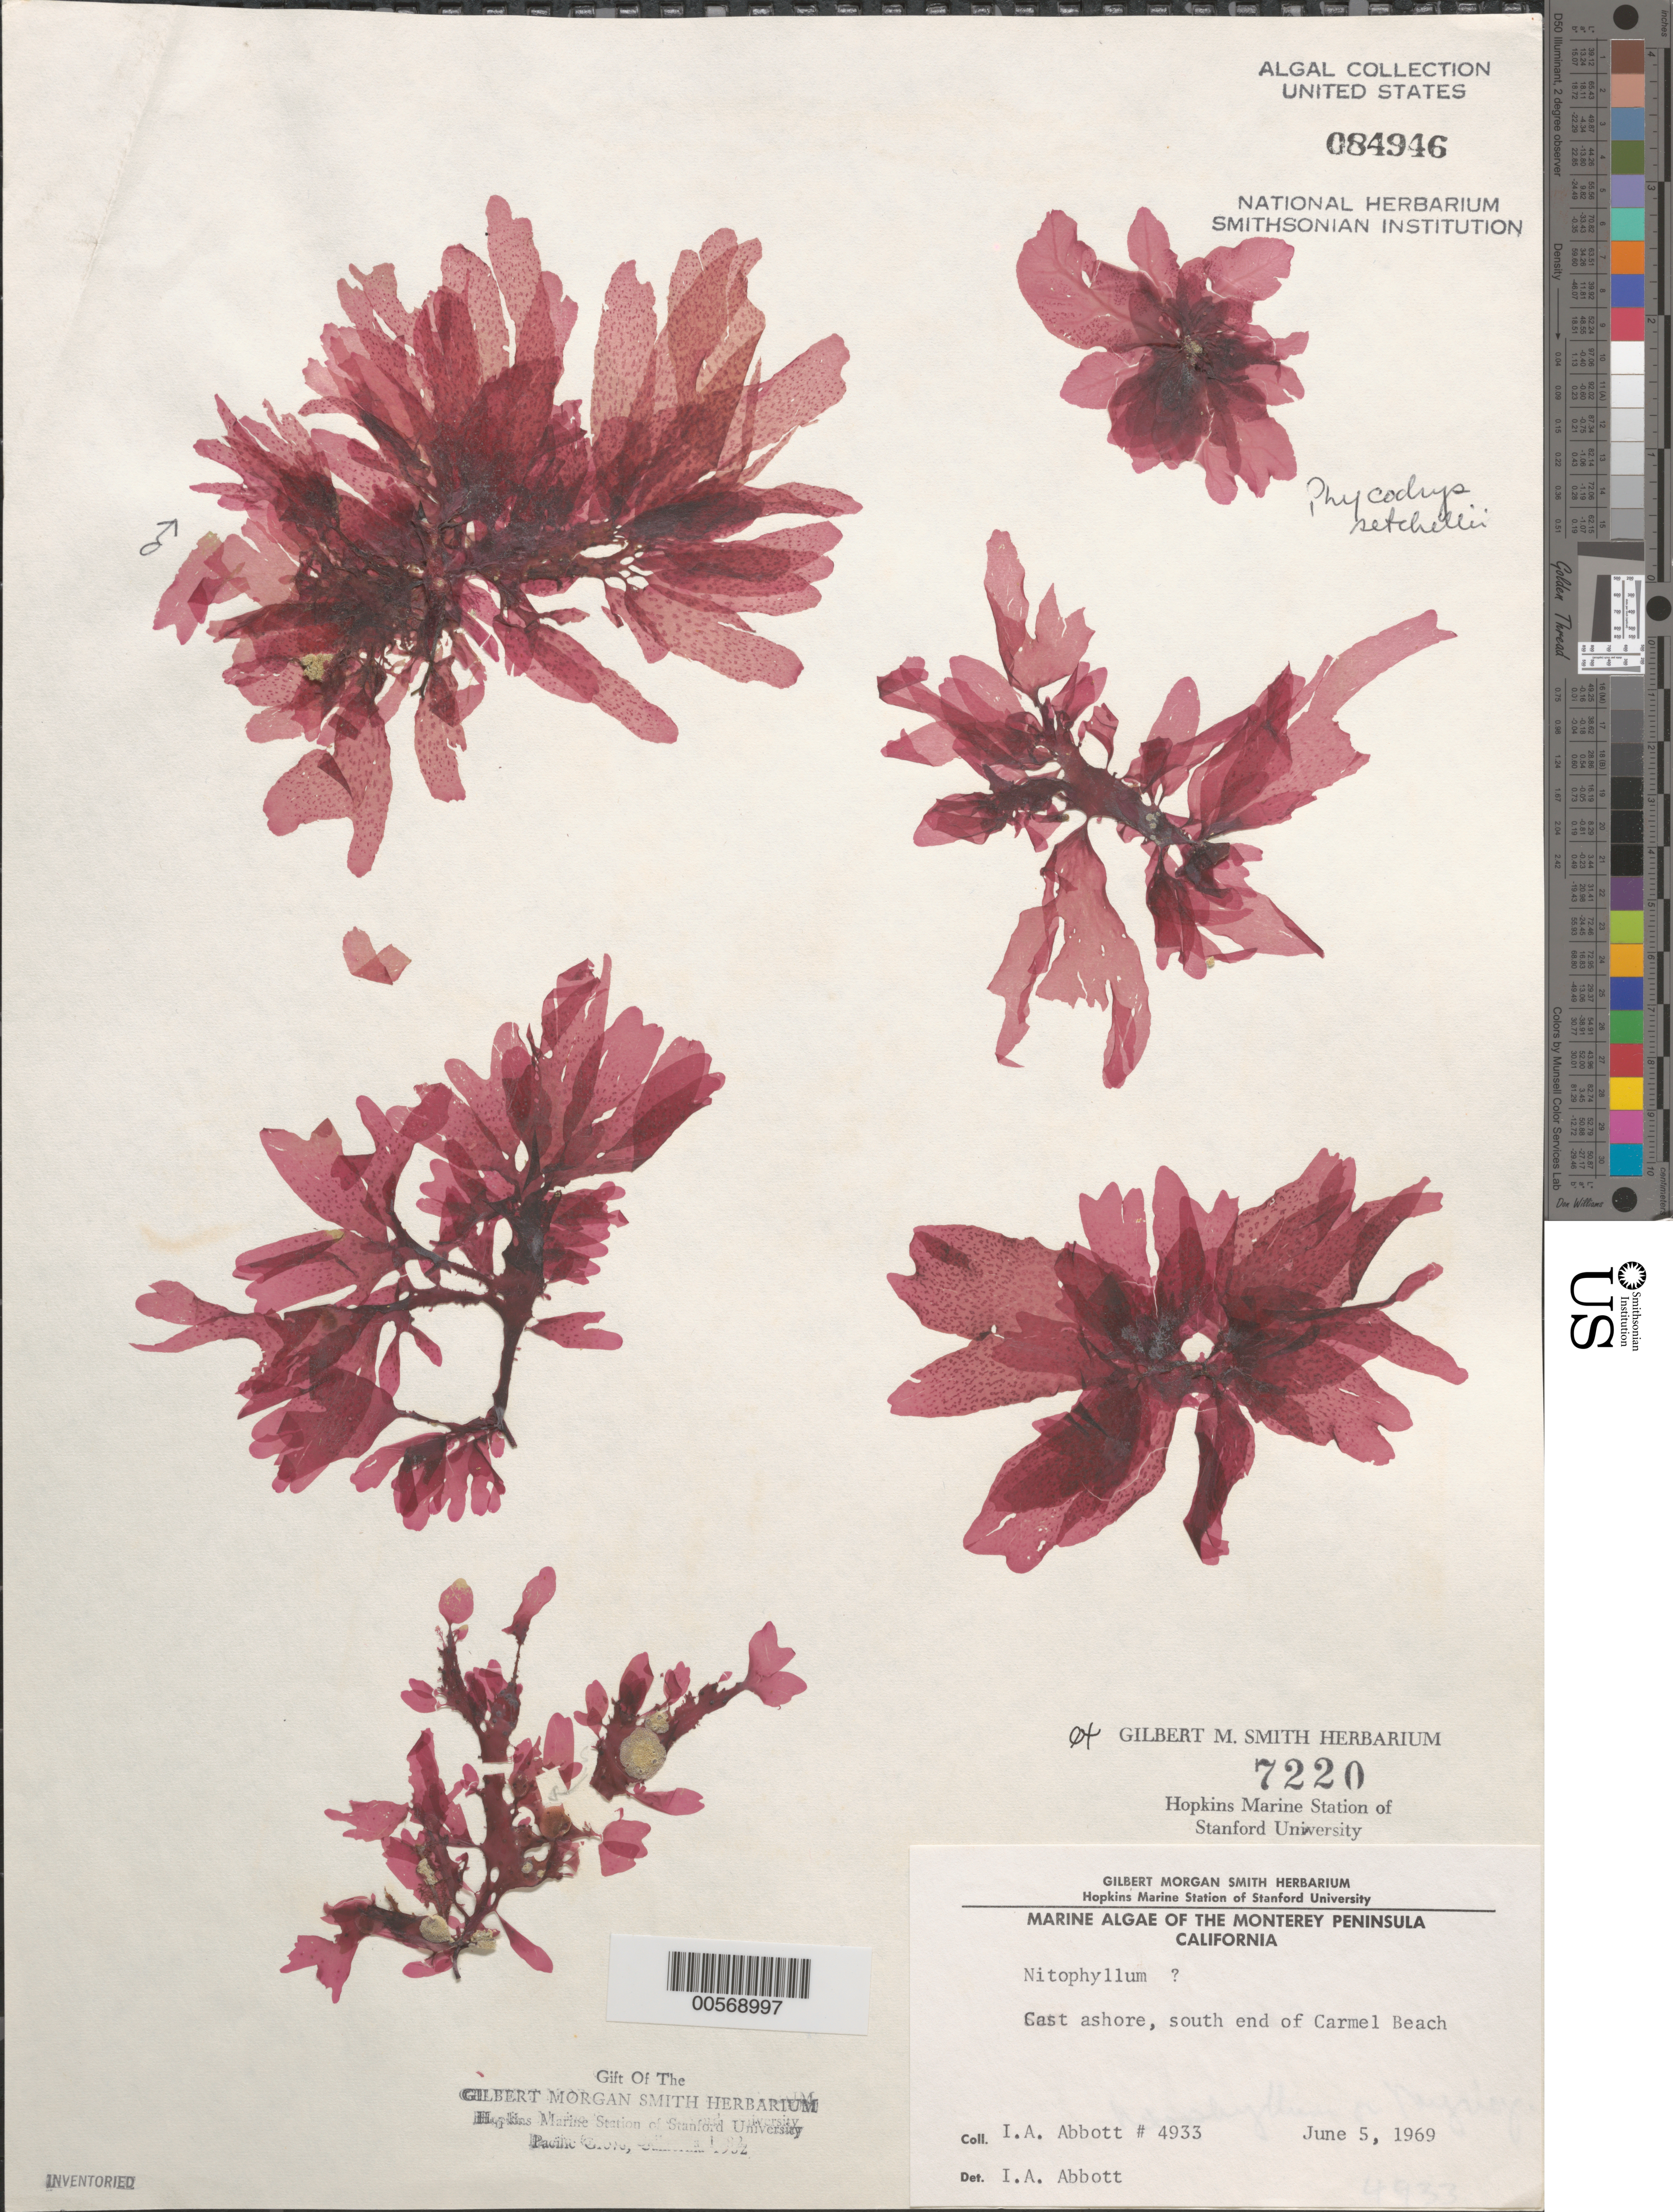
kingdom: Plantae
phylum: Rhodophyta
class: Florideophyceae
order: Ceramiales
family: Delesseriaceae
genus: Nitophyllum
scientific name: Nitophyllum sp.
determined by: Abbott, Isabella A.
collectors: I. A. Abbott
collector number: IAA 4933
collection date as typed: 05 Jun 1969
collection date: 1969-06-05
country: United States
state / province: California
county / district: Monterey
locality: Carmel Beach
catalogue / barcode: US 84946